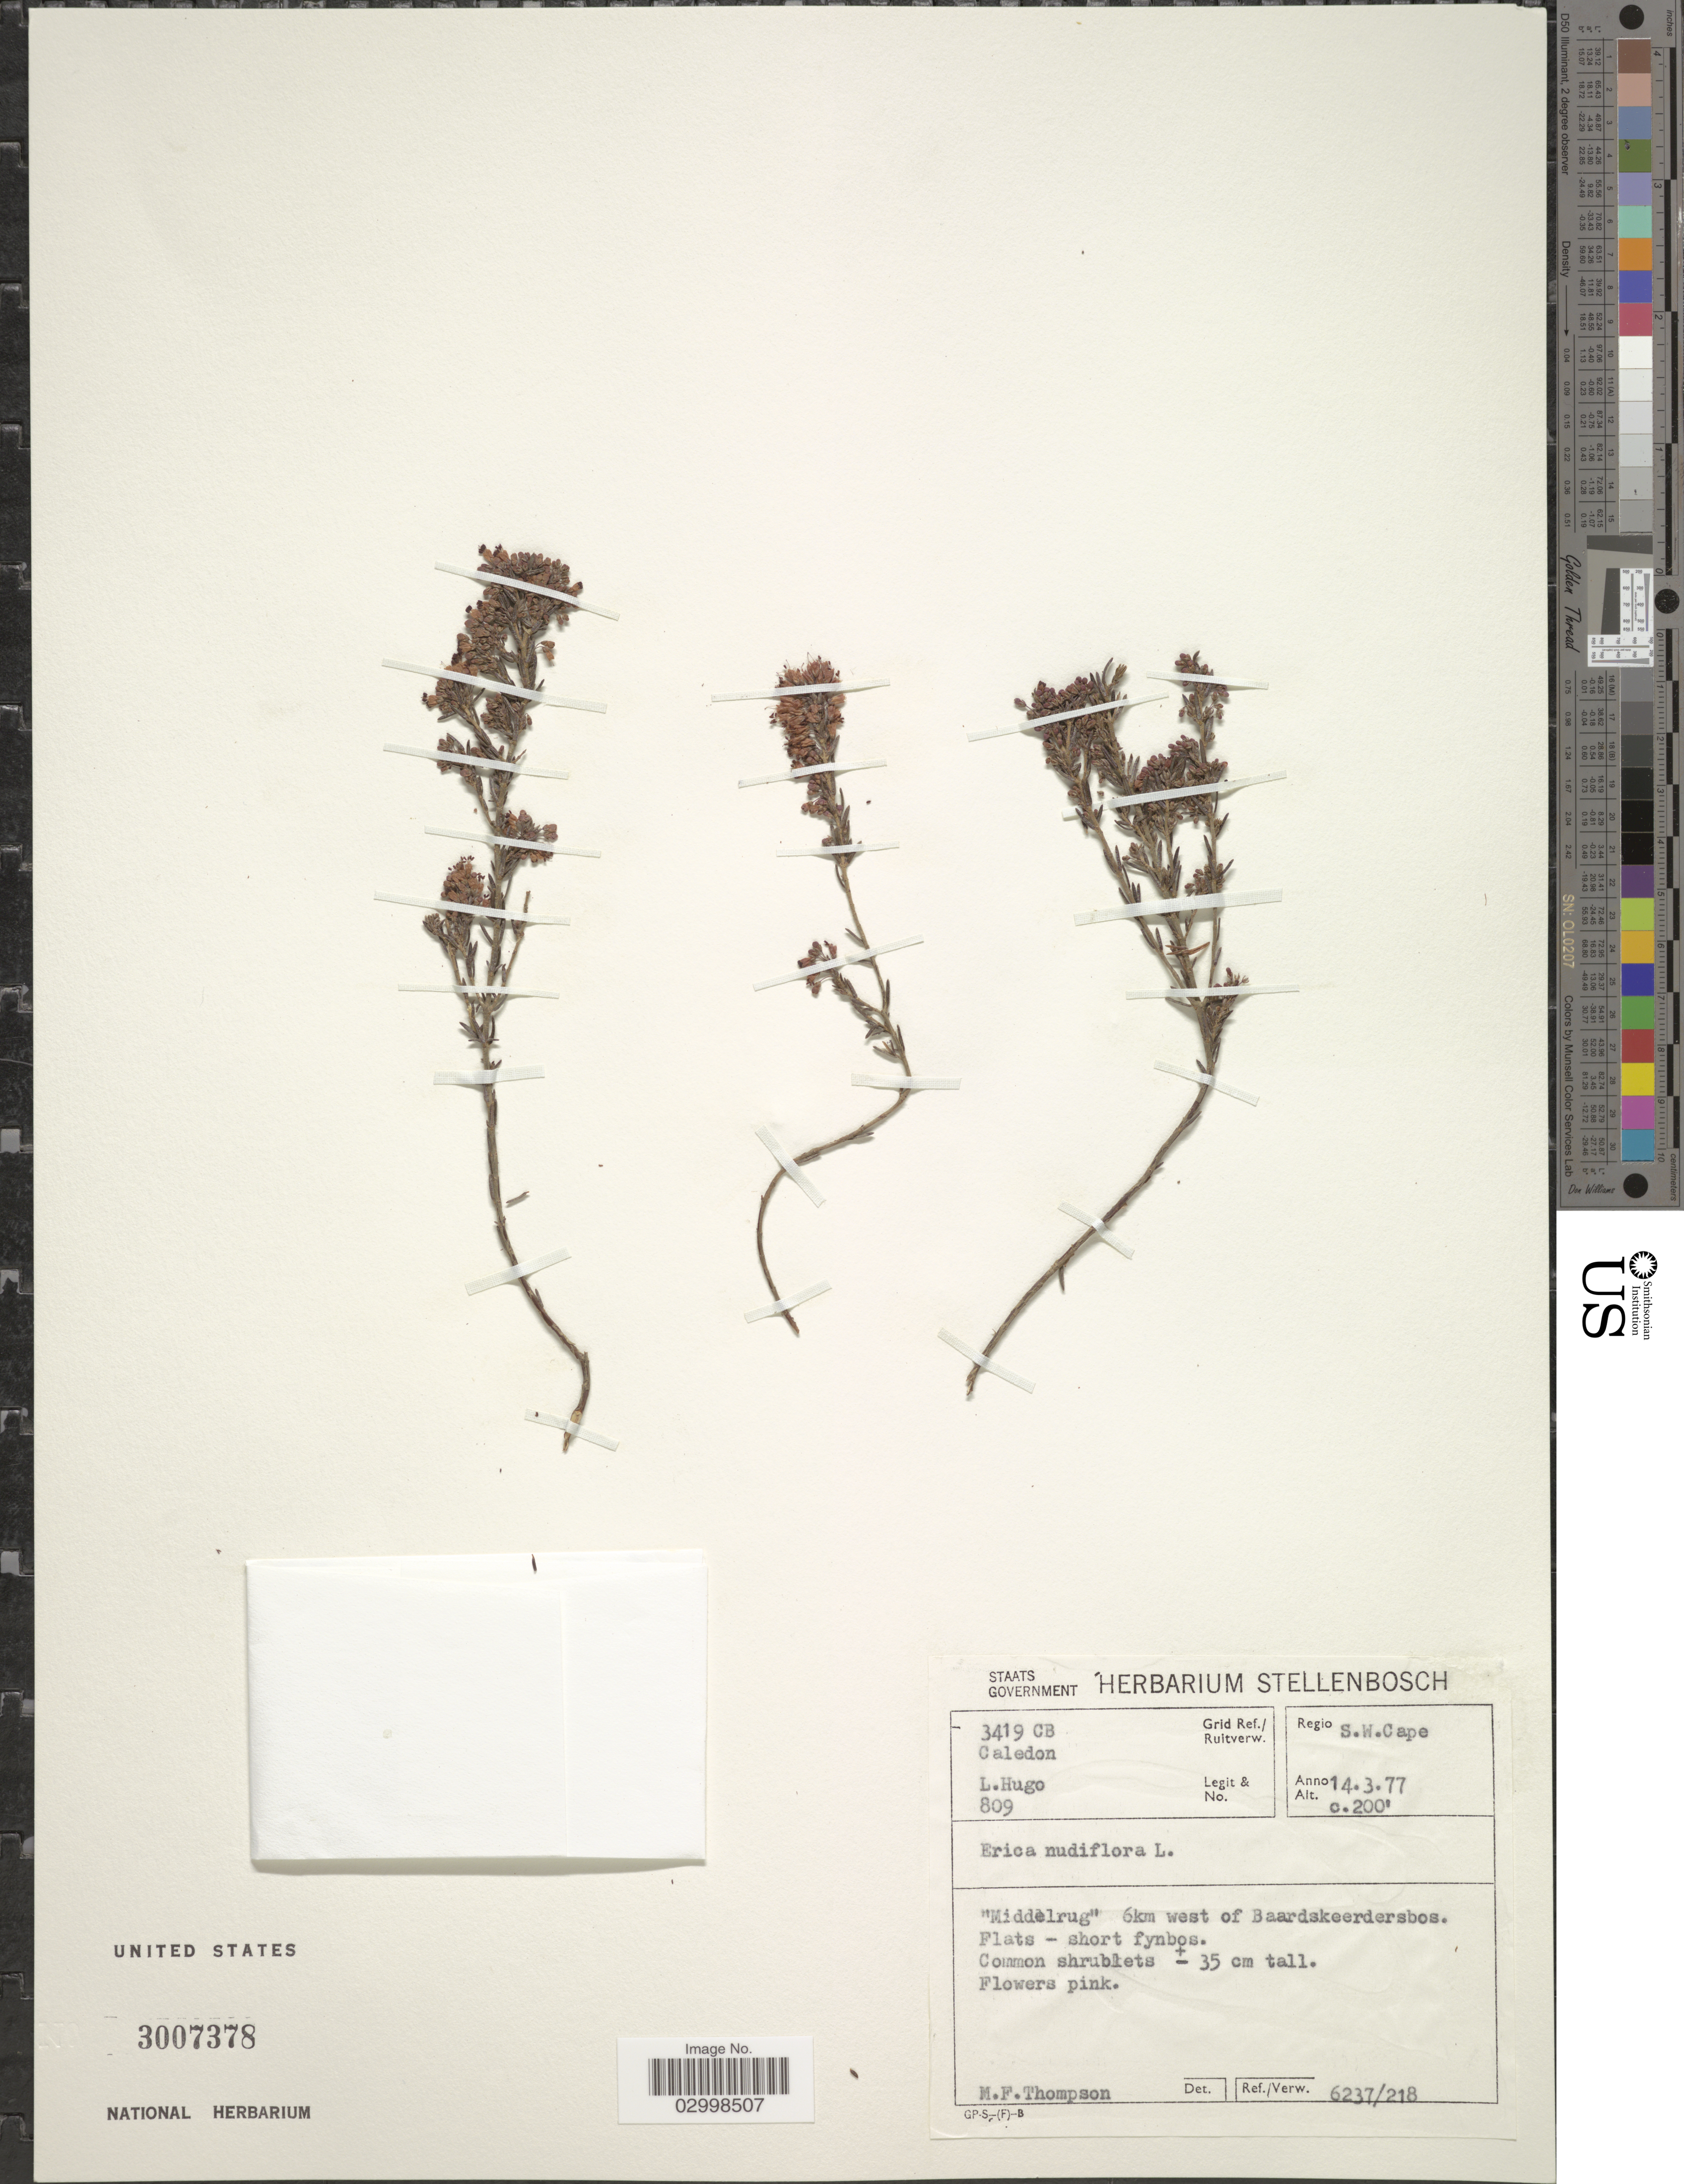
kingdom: Plantae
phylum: Tracheophyta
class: Magnoliopsida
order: Ericales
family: Ericaceae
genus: Erica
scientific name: Erica nudiflora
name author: L.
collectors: L. Hugo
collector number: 809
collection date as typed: Transcribed d/m/y: 14/3/77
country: South Africa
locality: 3419 CB Grid Ref./ Caledon Ruitverw. Regio S.W. Cape, "Middelrug" 6km west of Baardskeerdersbos.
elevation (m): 61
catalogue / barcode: US 3007378